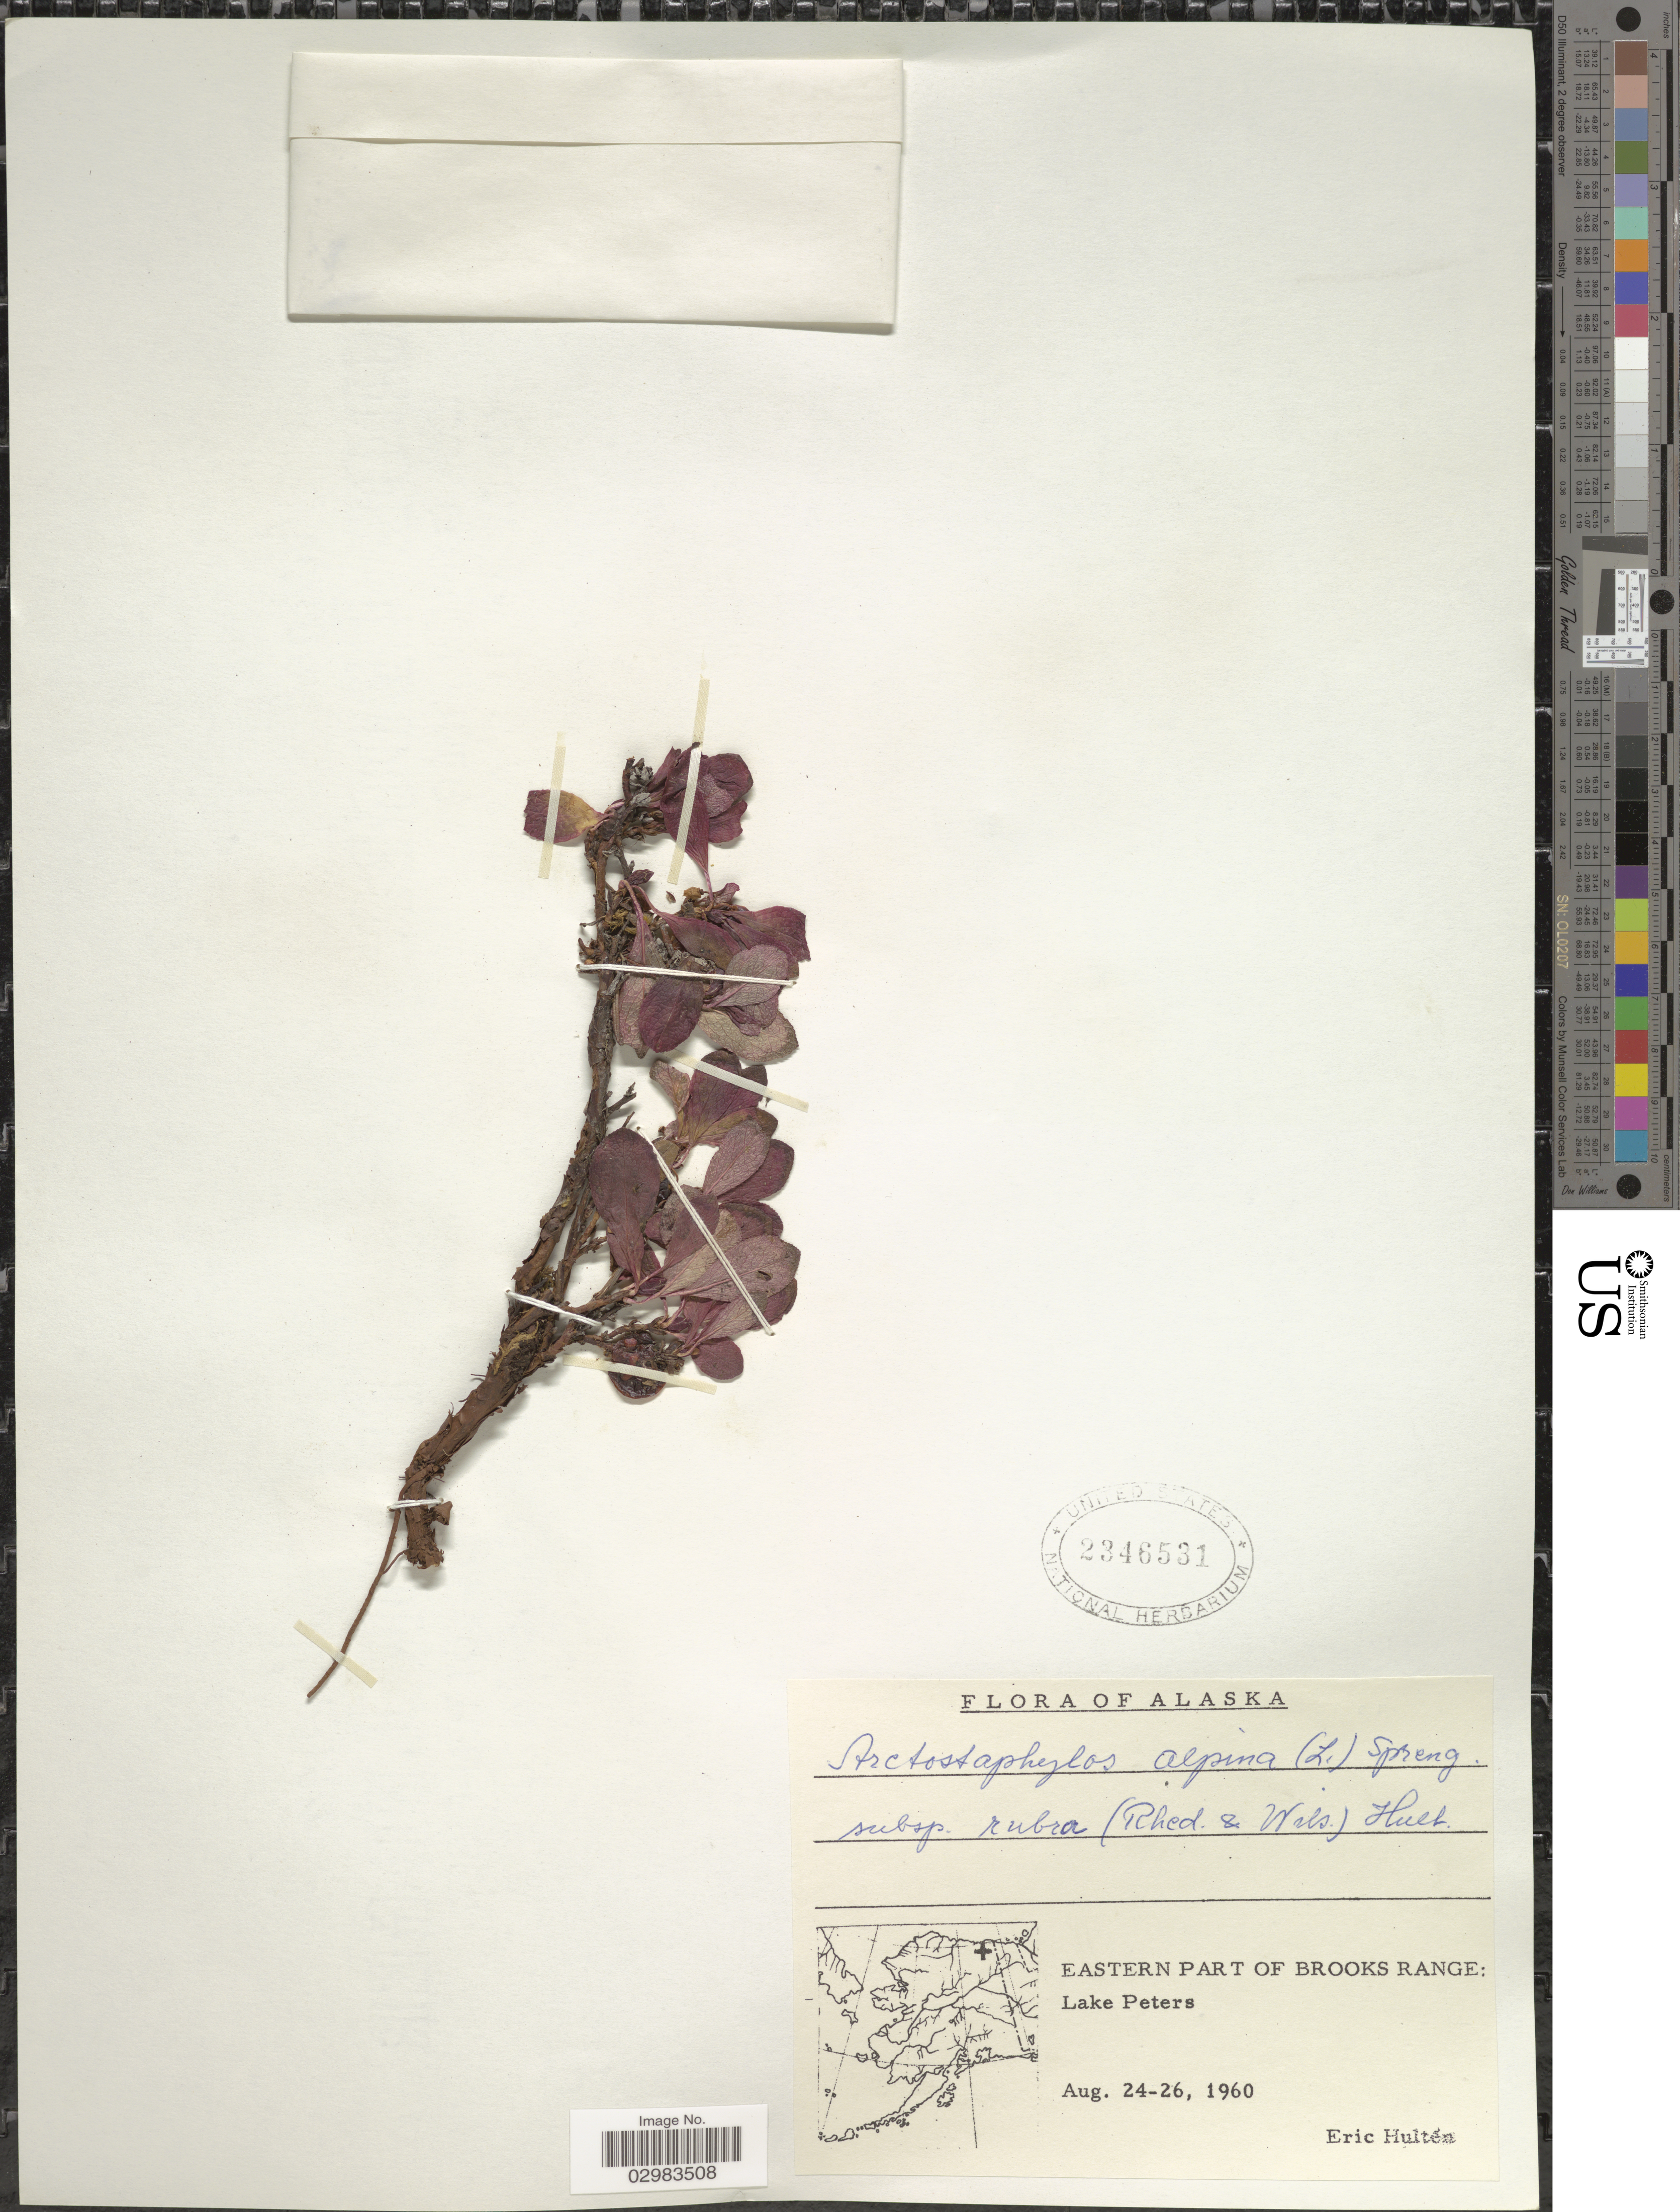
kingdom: Plantae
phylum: Tracheophyta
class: Magnoliopsida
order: Ericales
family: Ericaceae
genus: Arctostaphylos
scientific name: Arctostaphylos alpina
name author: (L.) Spreng.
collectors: E. G. Hultén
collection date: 1960-08-24/1960-08-26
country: United States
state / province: Alaska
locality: Eastern Part of Brooks Range: Lake Peters.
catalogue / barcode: US 2346531